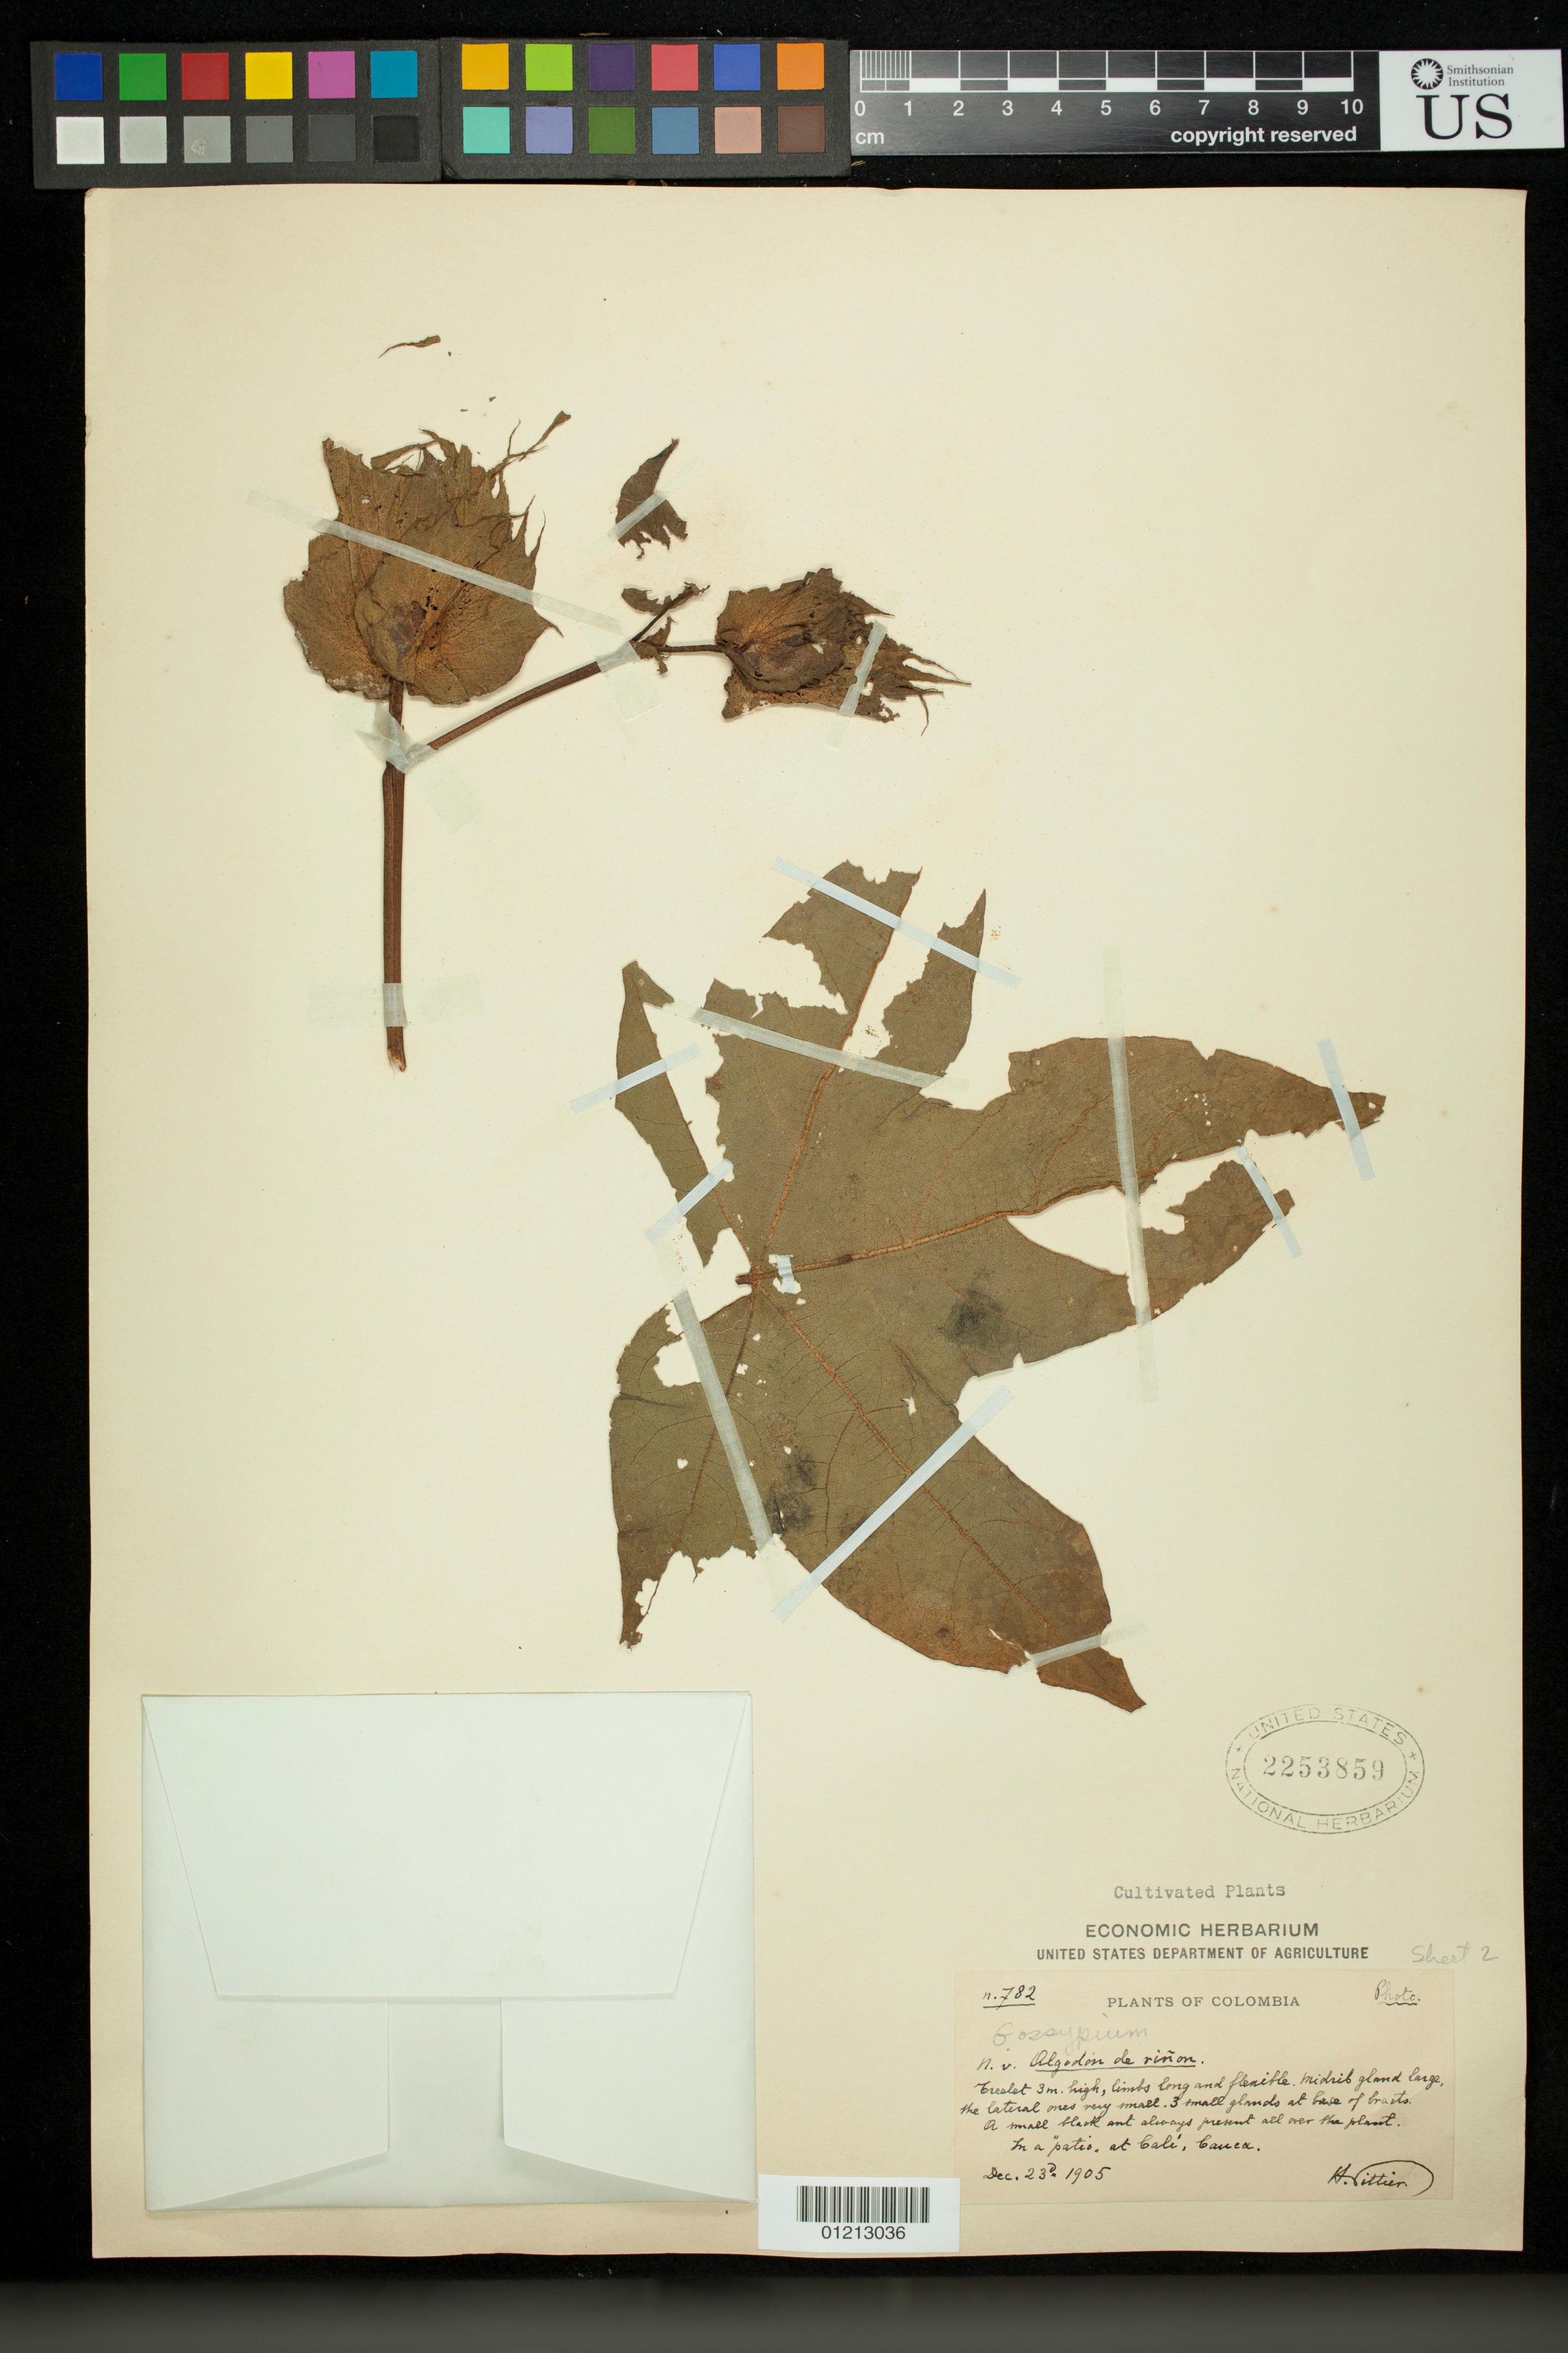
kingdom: Plantae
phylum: Tracheophyta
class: Magnoliopsida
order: Malvales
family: Malvaceae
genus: Gossypium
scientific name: Gossypium peruvianum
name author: Cav.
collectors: H. F. Pittier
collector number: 782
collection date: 1905-12-23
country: Colombia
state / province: Valle del Cauca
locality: In a patio at Cali, Cauca.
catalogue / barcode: US 2253859